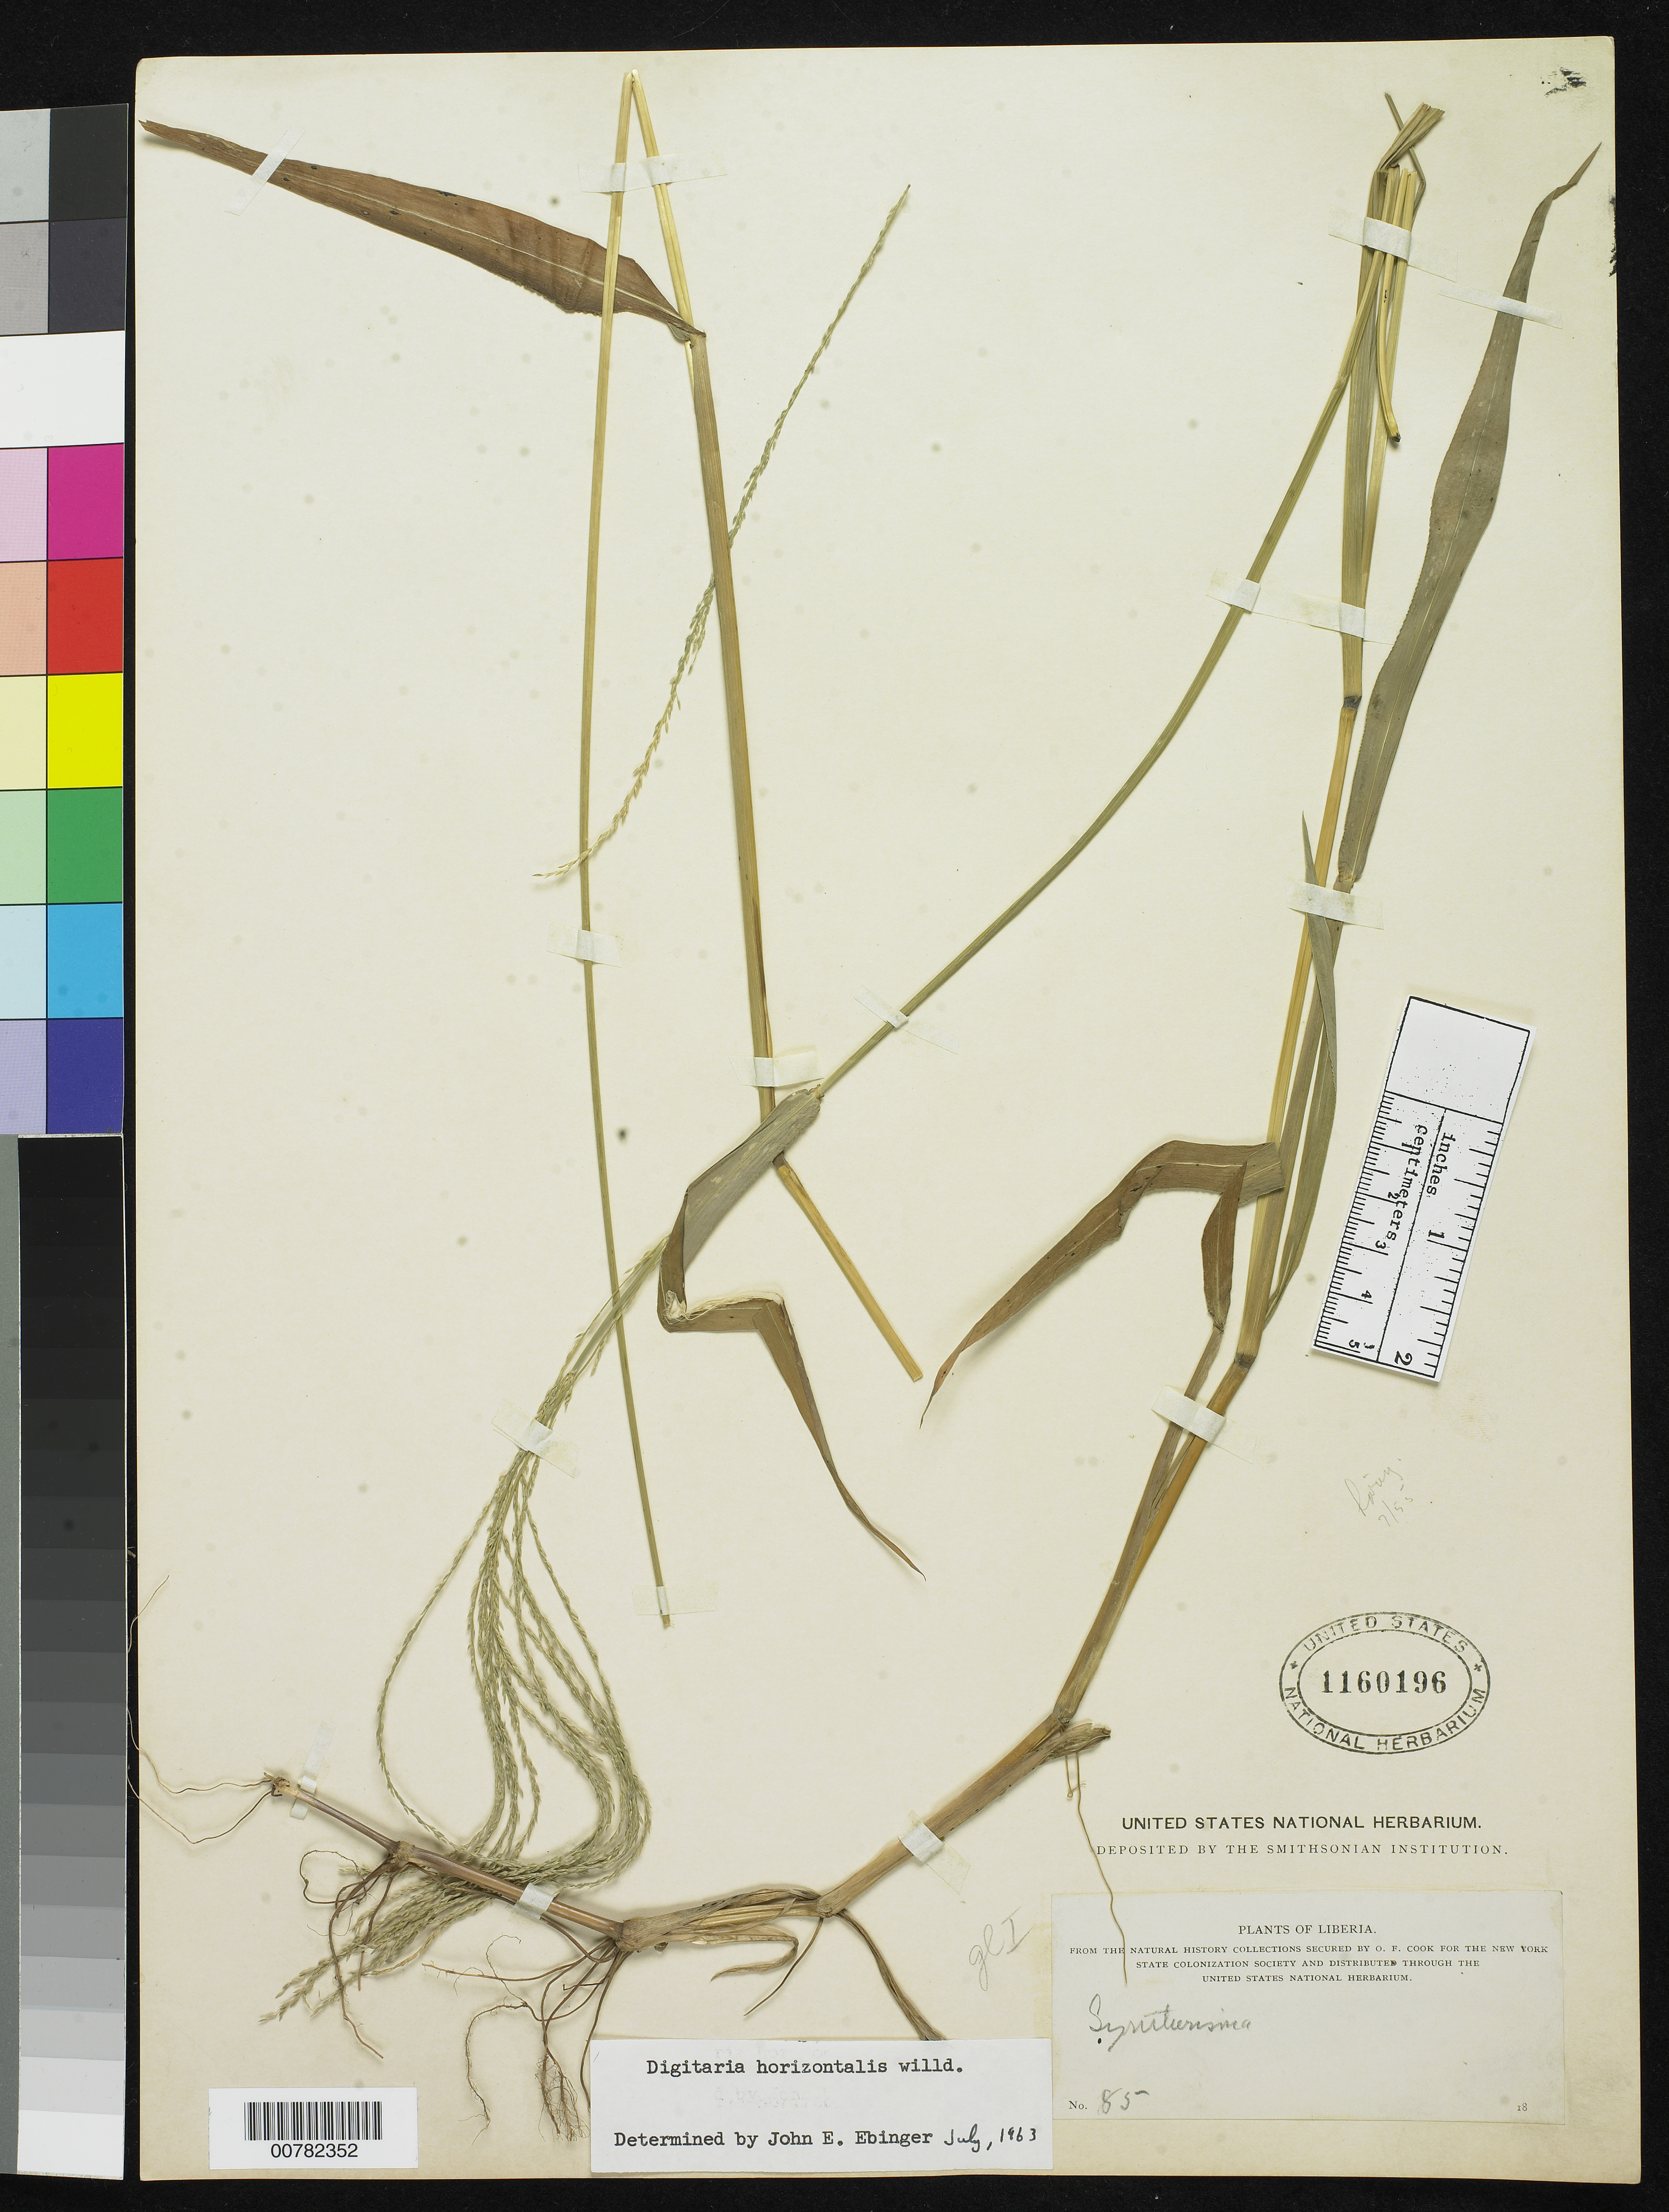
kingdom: Plantae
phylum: Tracheophyta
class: Liliopsida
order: Poales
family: Poaceae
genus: Digitaria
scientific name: Digitaria horizontalis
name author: Willd.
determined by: Ebinger, John E.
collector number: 85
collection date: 1800/1899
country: Liberia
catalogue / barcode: US 1160196